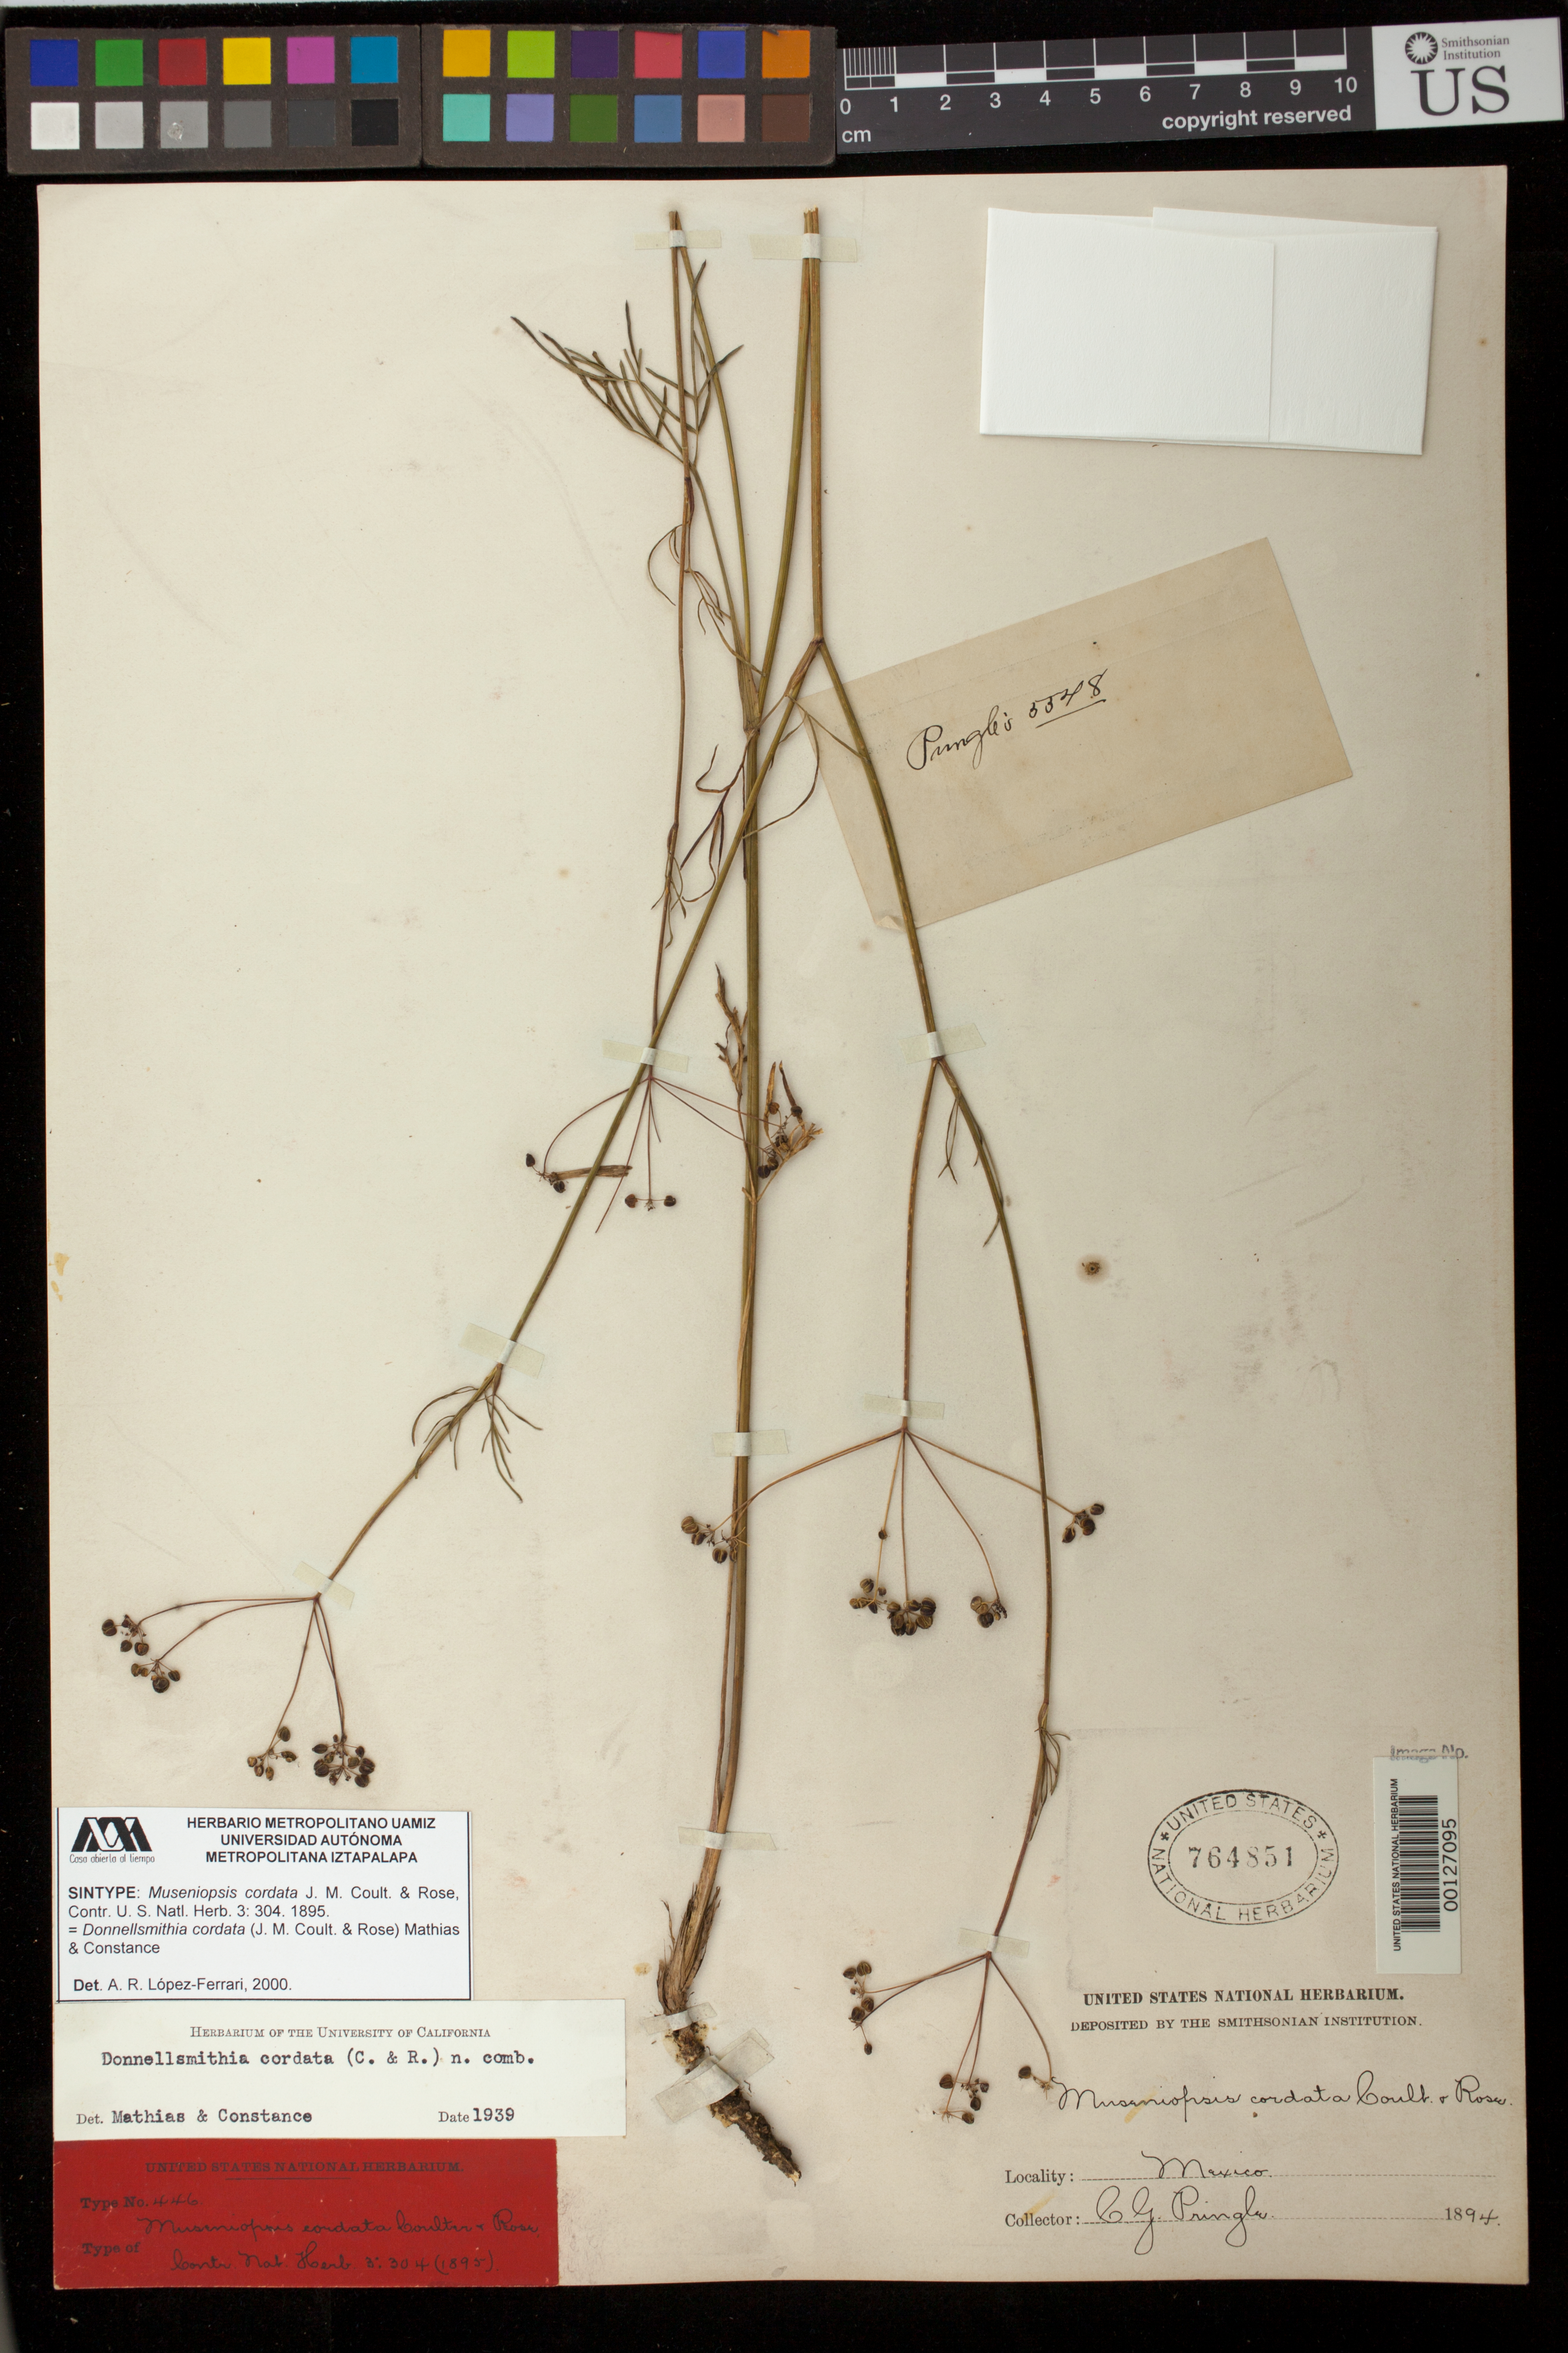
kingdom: Plantae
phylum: Tracheophyta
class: Magnoliopsida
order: Apiales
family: Apiaceae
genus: Museniopsis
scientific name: Museniopsis cordata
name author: J.M. Coult. & Rose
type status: Syntype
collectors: C. G. Pringle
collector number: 5548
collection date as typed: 28 Aug 1894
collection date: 1894-08-28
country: Mexico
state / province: Oaxaca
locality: Sierra de San Felipe.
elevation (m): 2896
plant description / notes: This specimen without original label; collection data taken from another US duplicate of Pringle 5548.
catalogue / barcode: US 764851